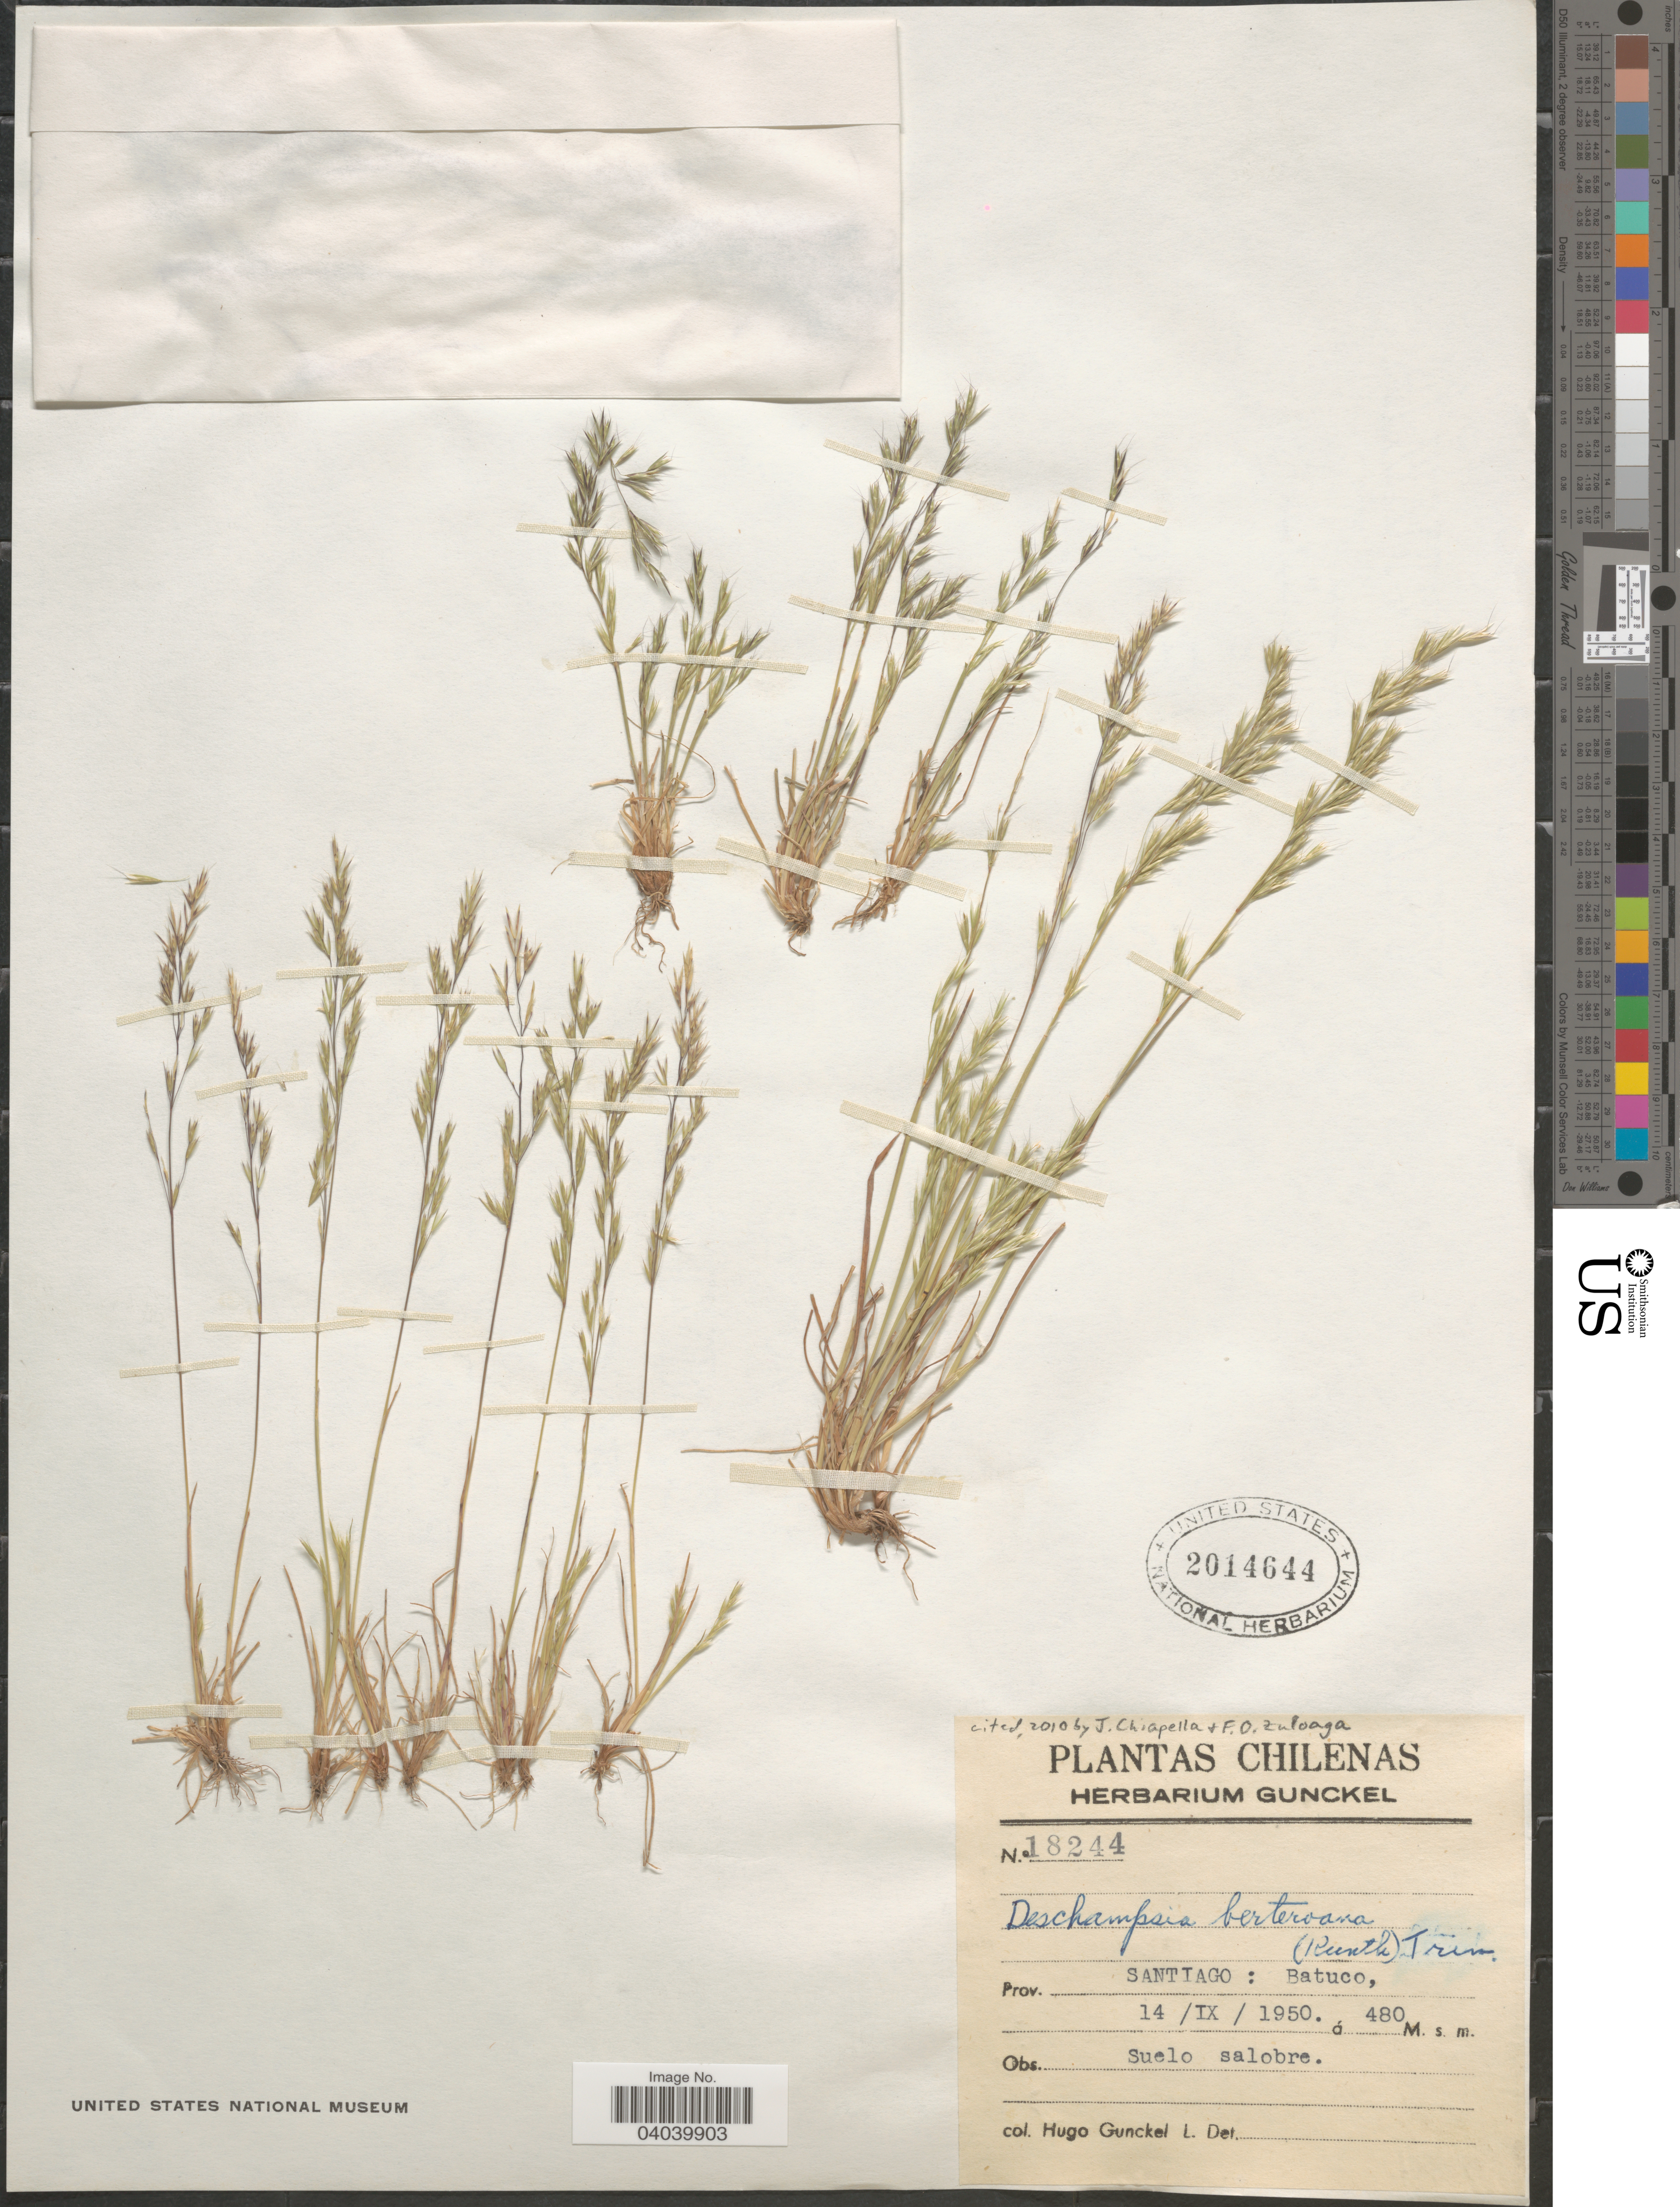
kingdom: Plantae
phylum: Tracheophyta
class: Liliopsida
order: Poales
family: Poaceae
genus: Deschampsia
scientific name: Deschampsia berteroana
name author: (Kunth) Trin.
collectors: H. Gunckel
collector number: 18244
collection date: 1950-09-14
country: Chile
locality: Prov. Santiago: Batuco.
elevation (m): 480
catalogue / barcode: US 2014644